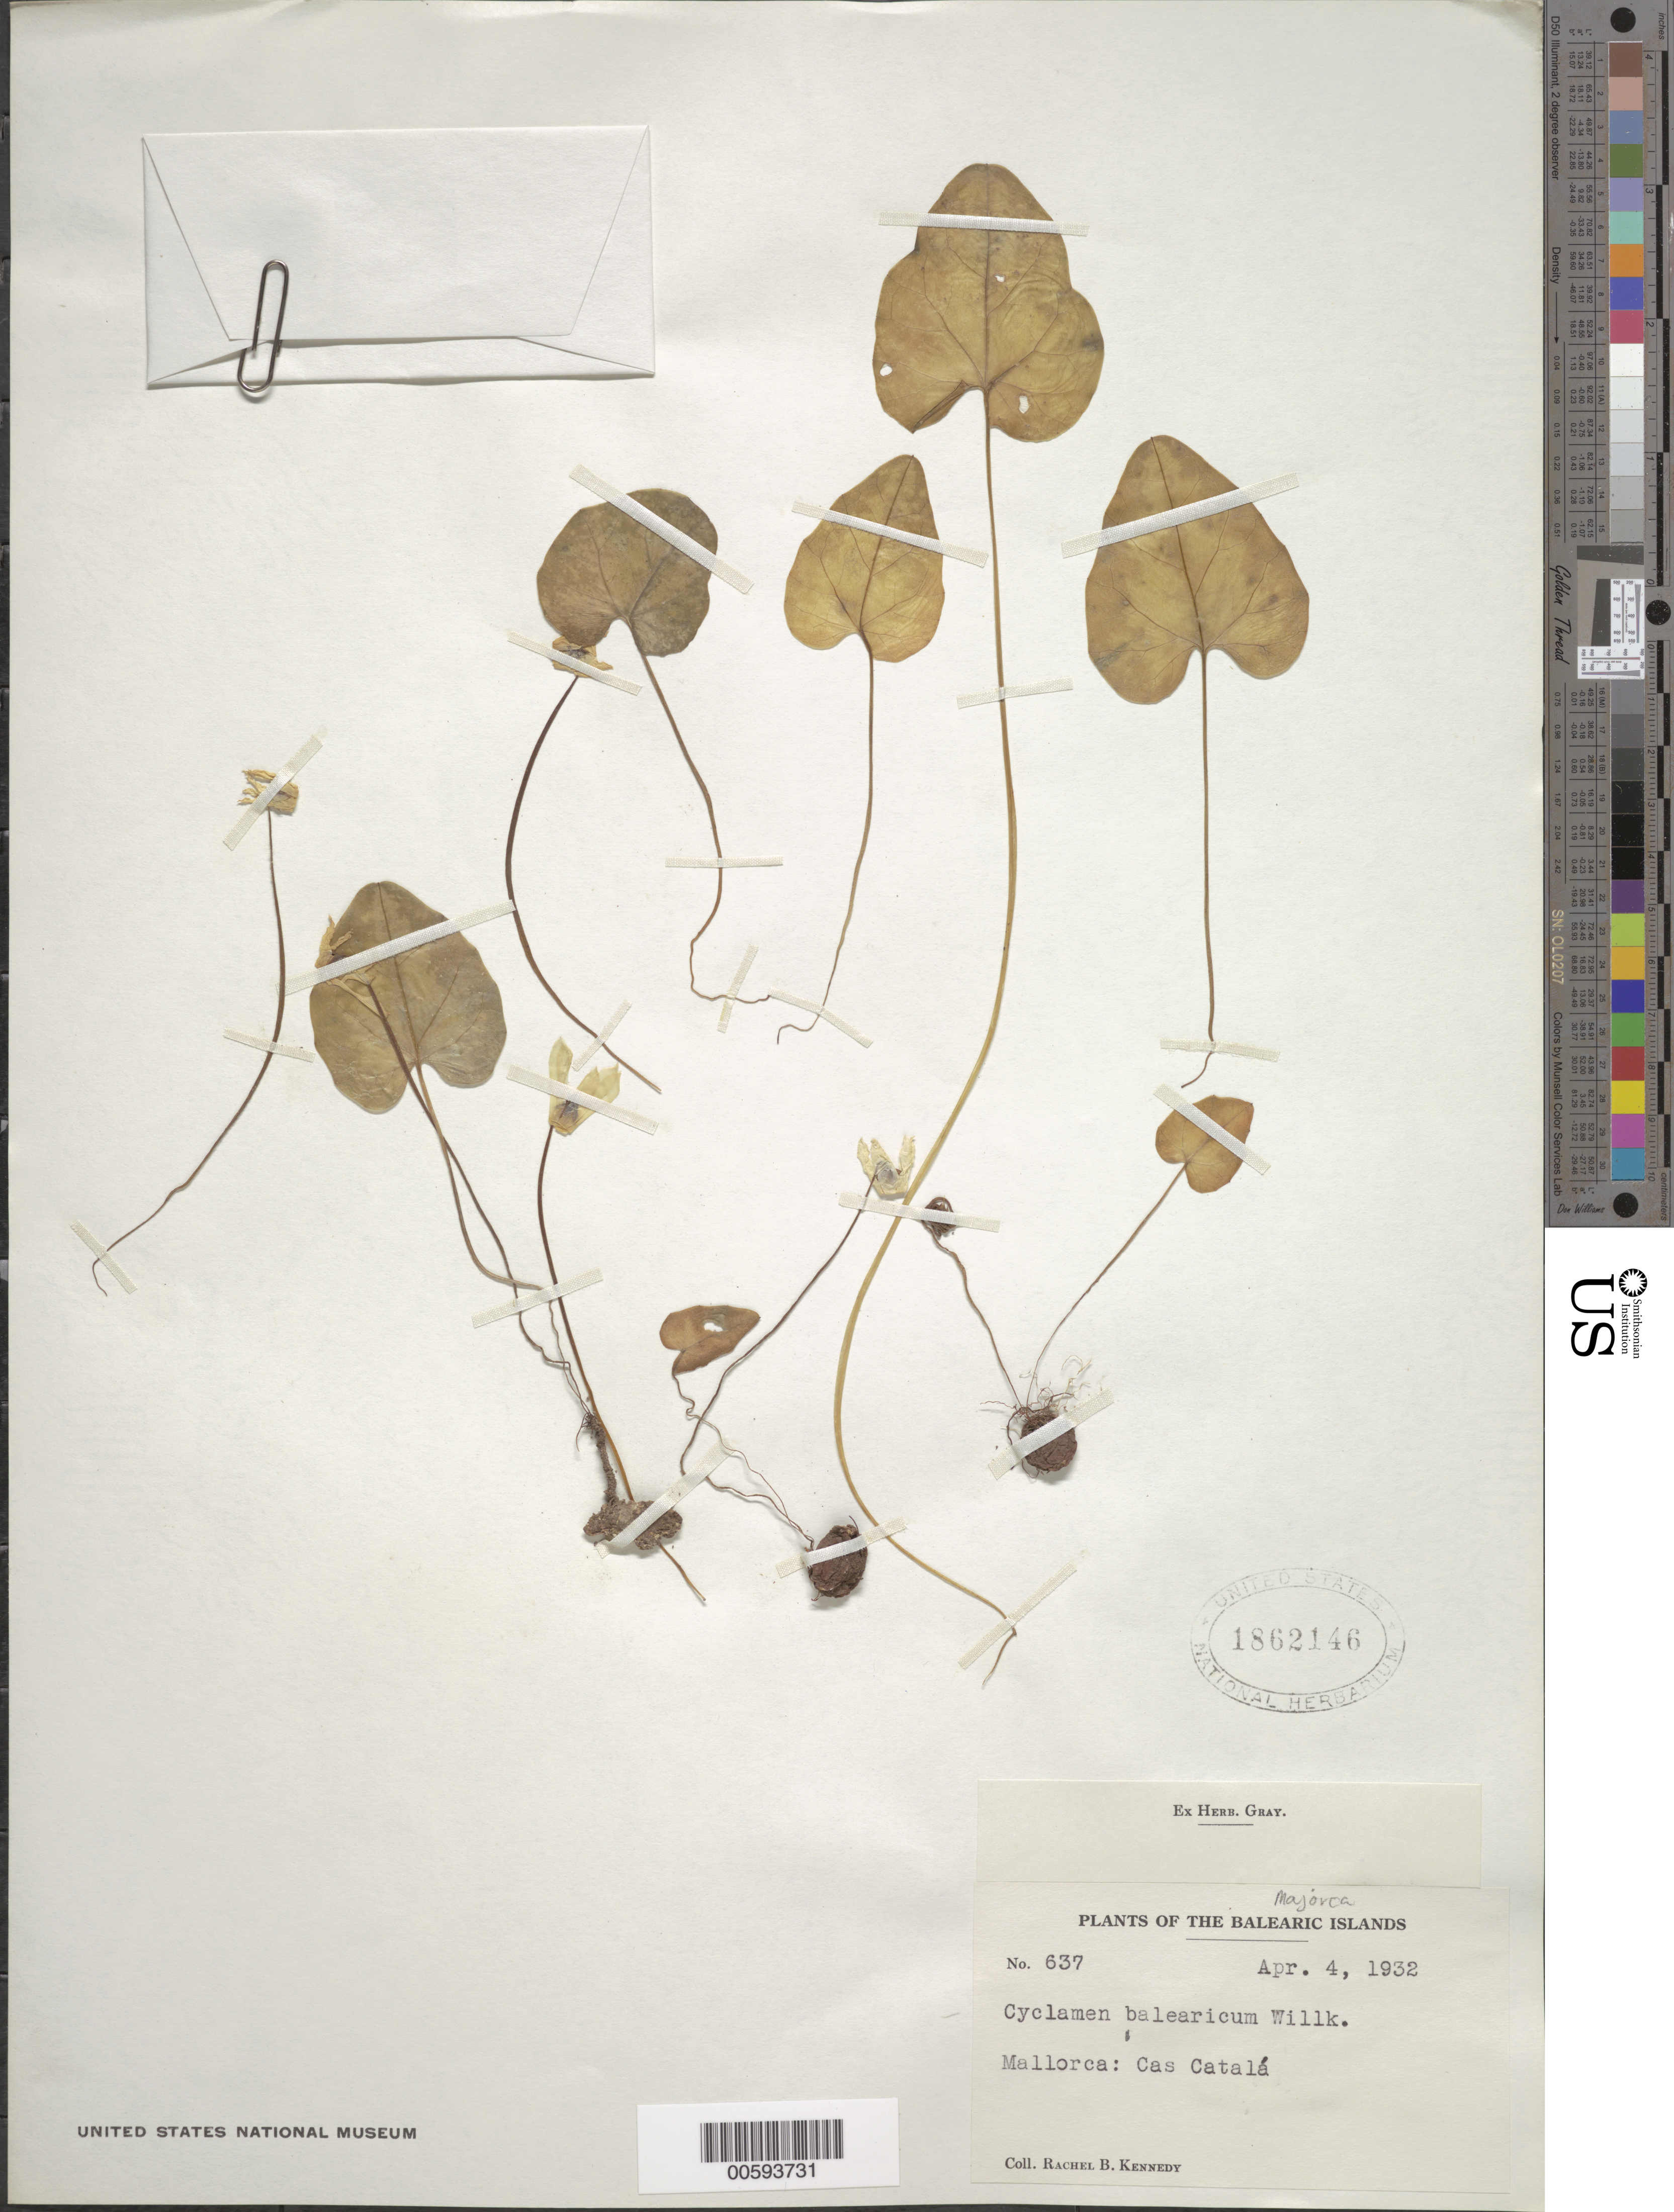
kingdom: Plantae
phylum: Tracheophyta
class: Magnoliopsida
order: Ericales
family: Primulaceae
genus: Cyclamen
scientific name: Cyclamen balearicum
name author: Willk.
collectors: E. W. Kennedy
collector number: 637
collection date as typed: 04 Apr 1932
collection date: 1932-04-04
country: Spain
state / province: Islas Baleares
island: Majorca Island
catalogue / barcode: US 1862146